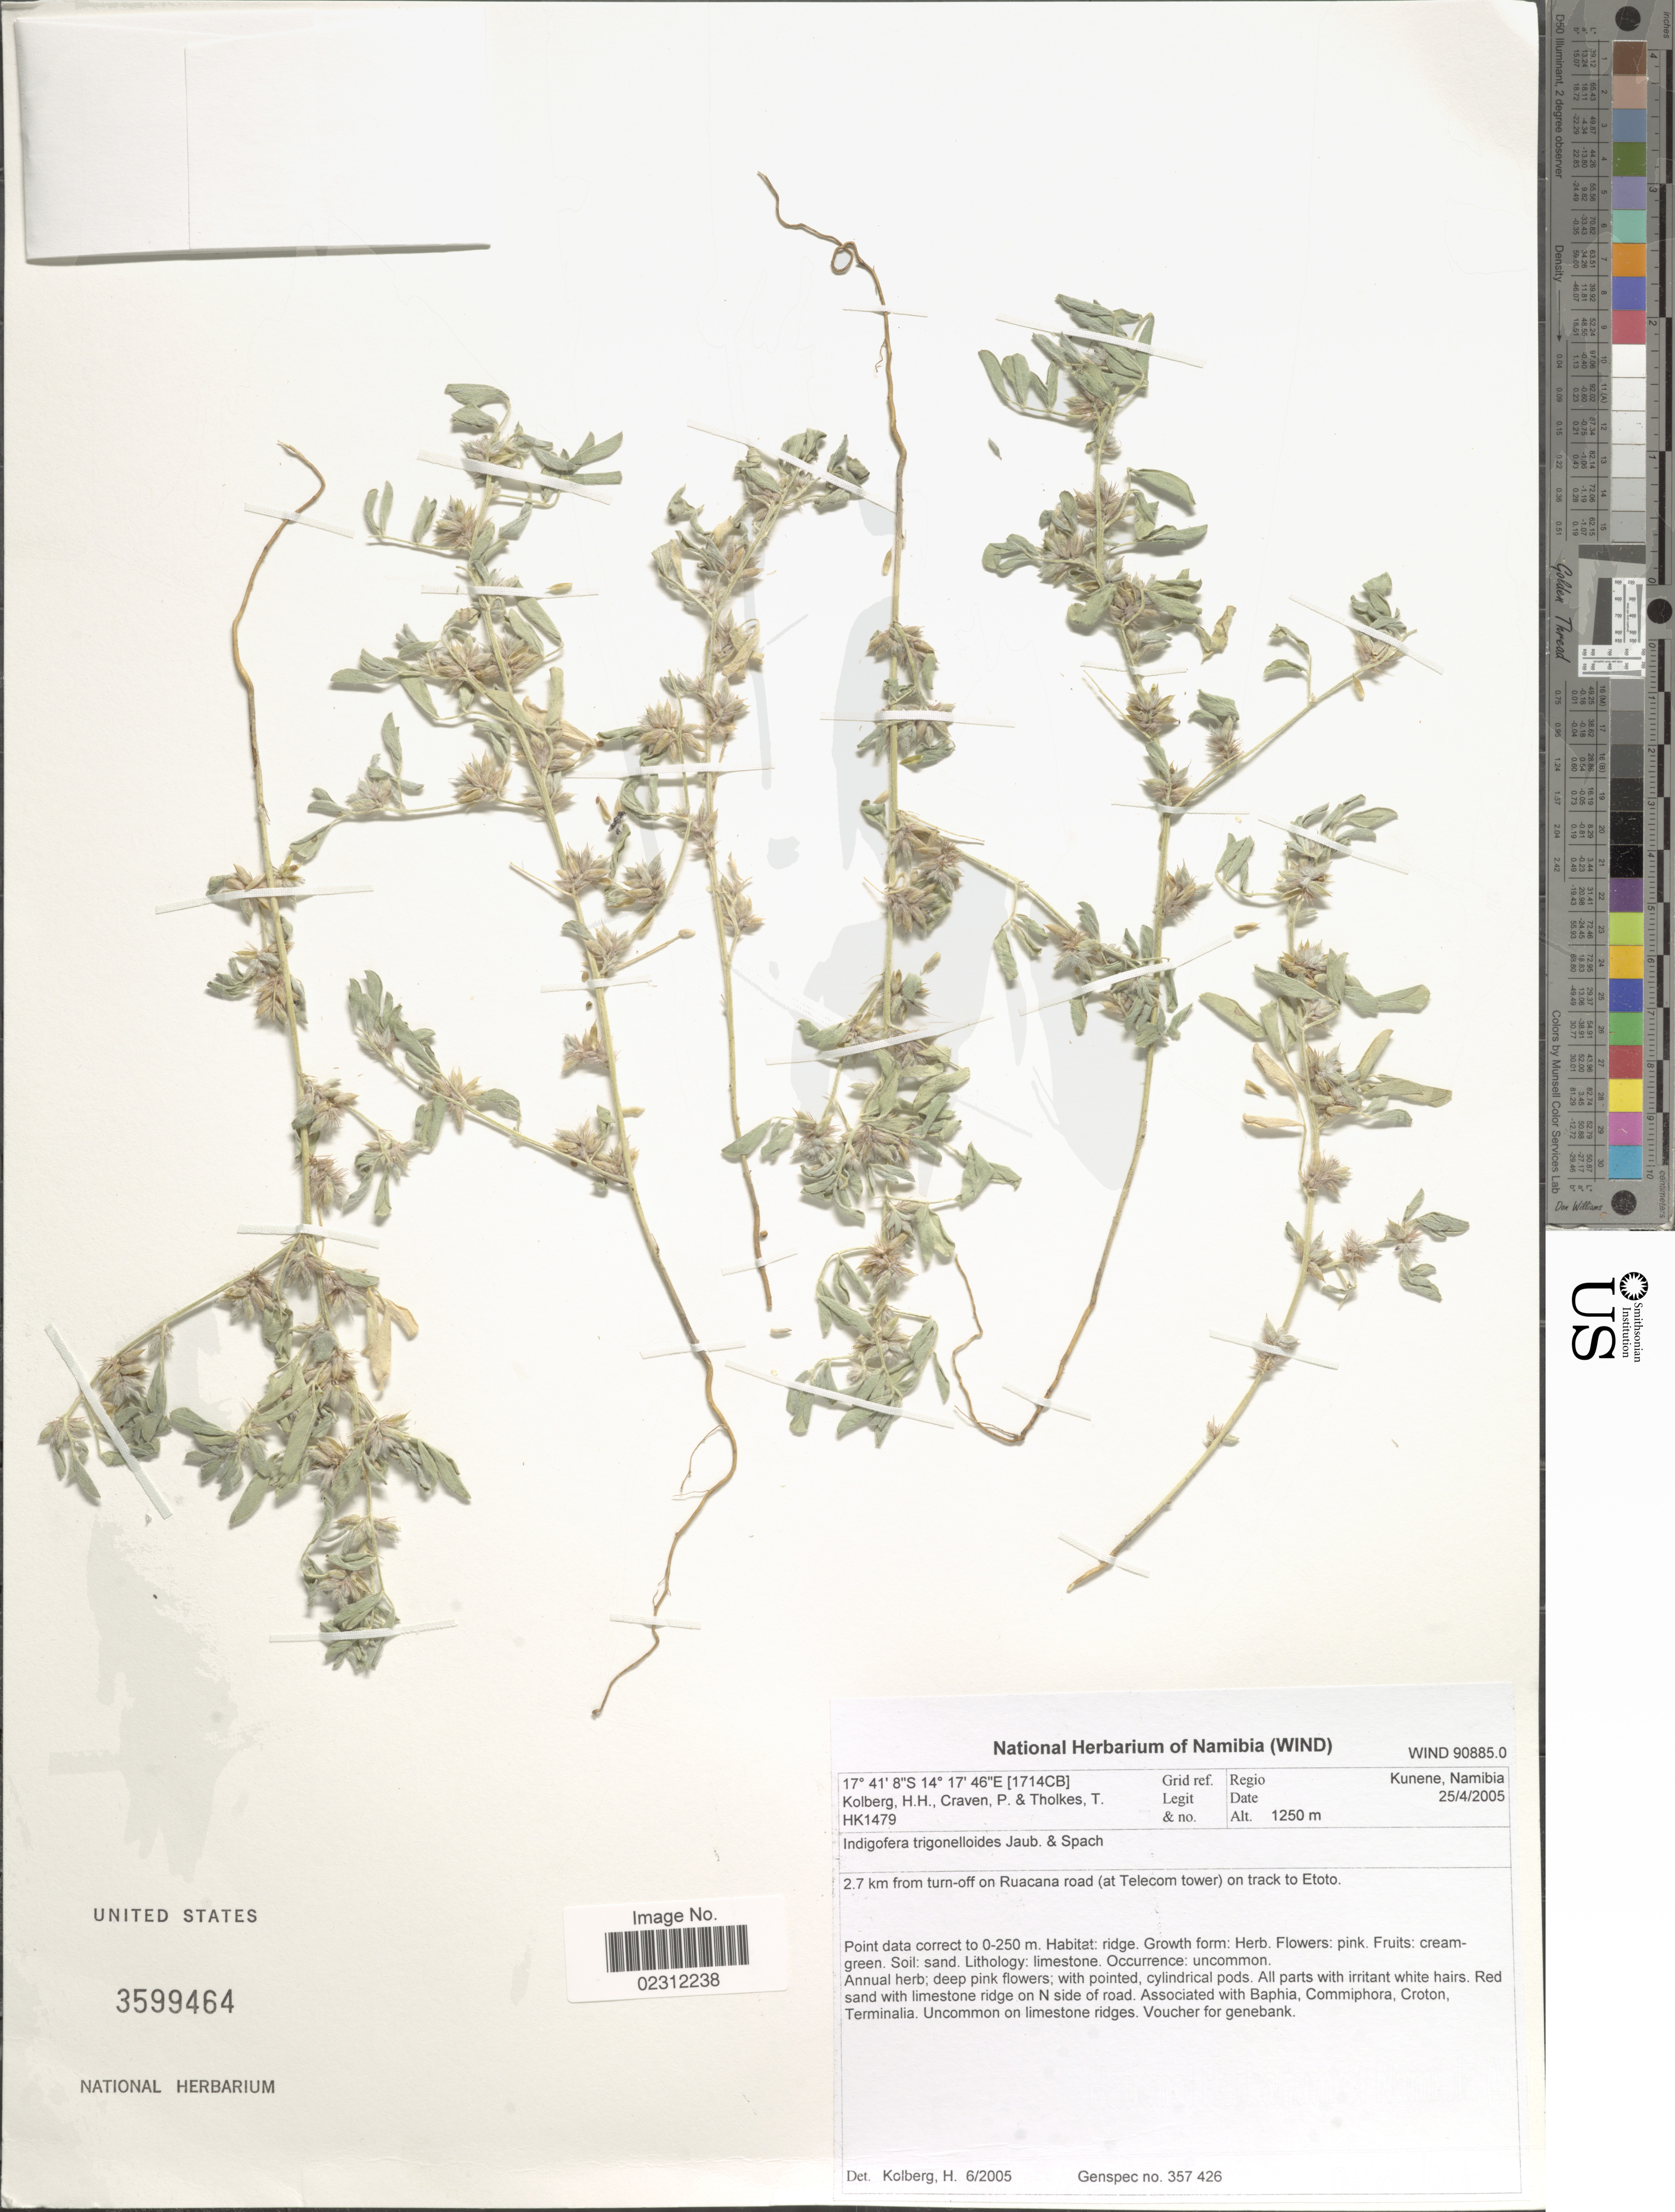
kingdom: Plantae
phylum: Tracheophyta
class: Magnoliopsida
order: Fabales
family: Fabaceae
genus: Indigofera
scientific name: Indigofera trigonelloides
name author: Jaub. & Spach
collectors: Kolberg, H. H. Kolberg, P. Craven & T. Tholkes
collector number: HK1479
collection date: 2005-04-25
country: Namibia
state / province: Kunene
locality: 2.7 km from turn off on Ruacana riad (at Telecom tower) on track Etoto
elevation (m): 1250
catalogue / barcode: US 3599464